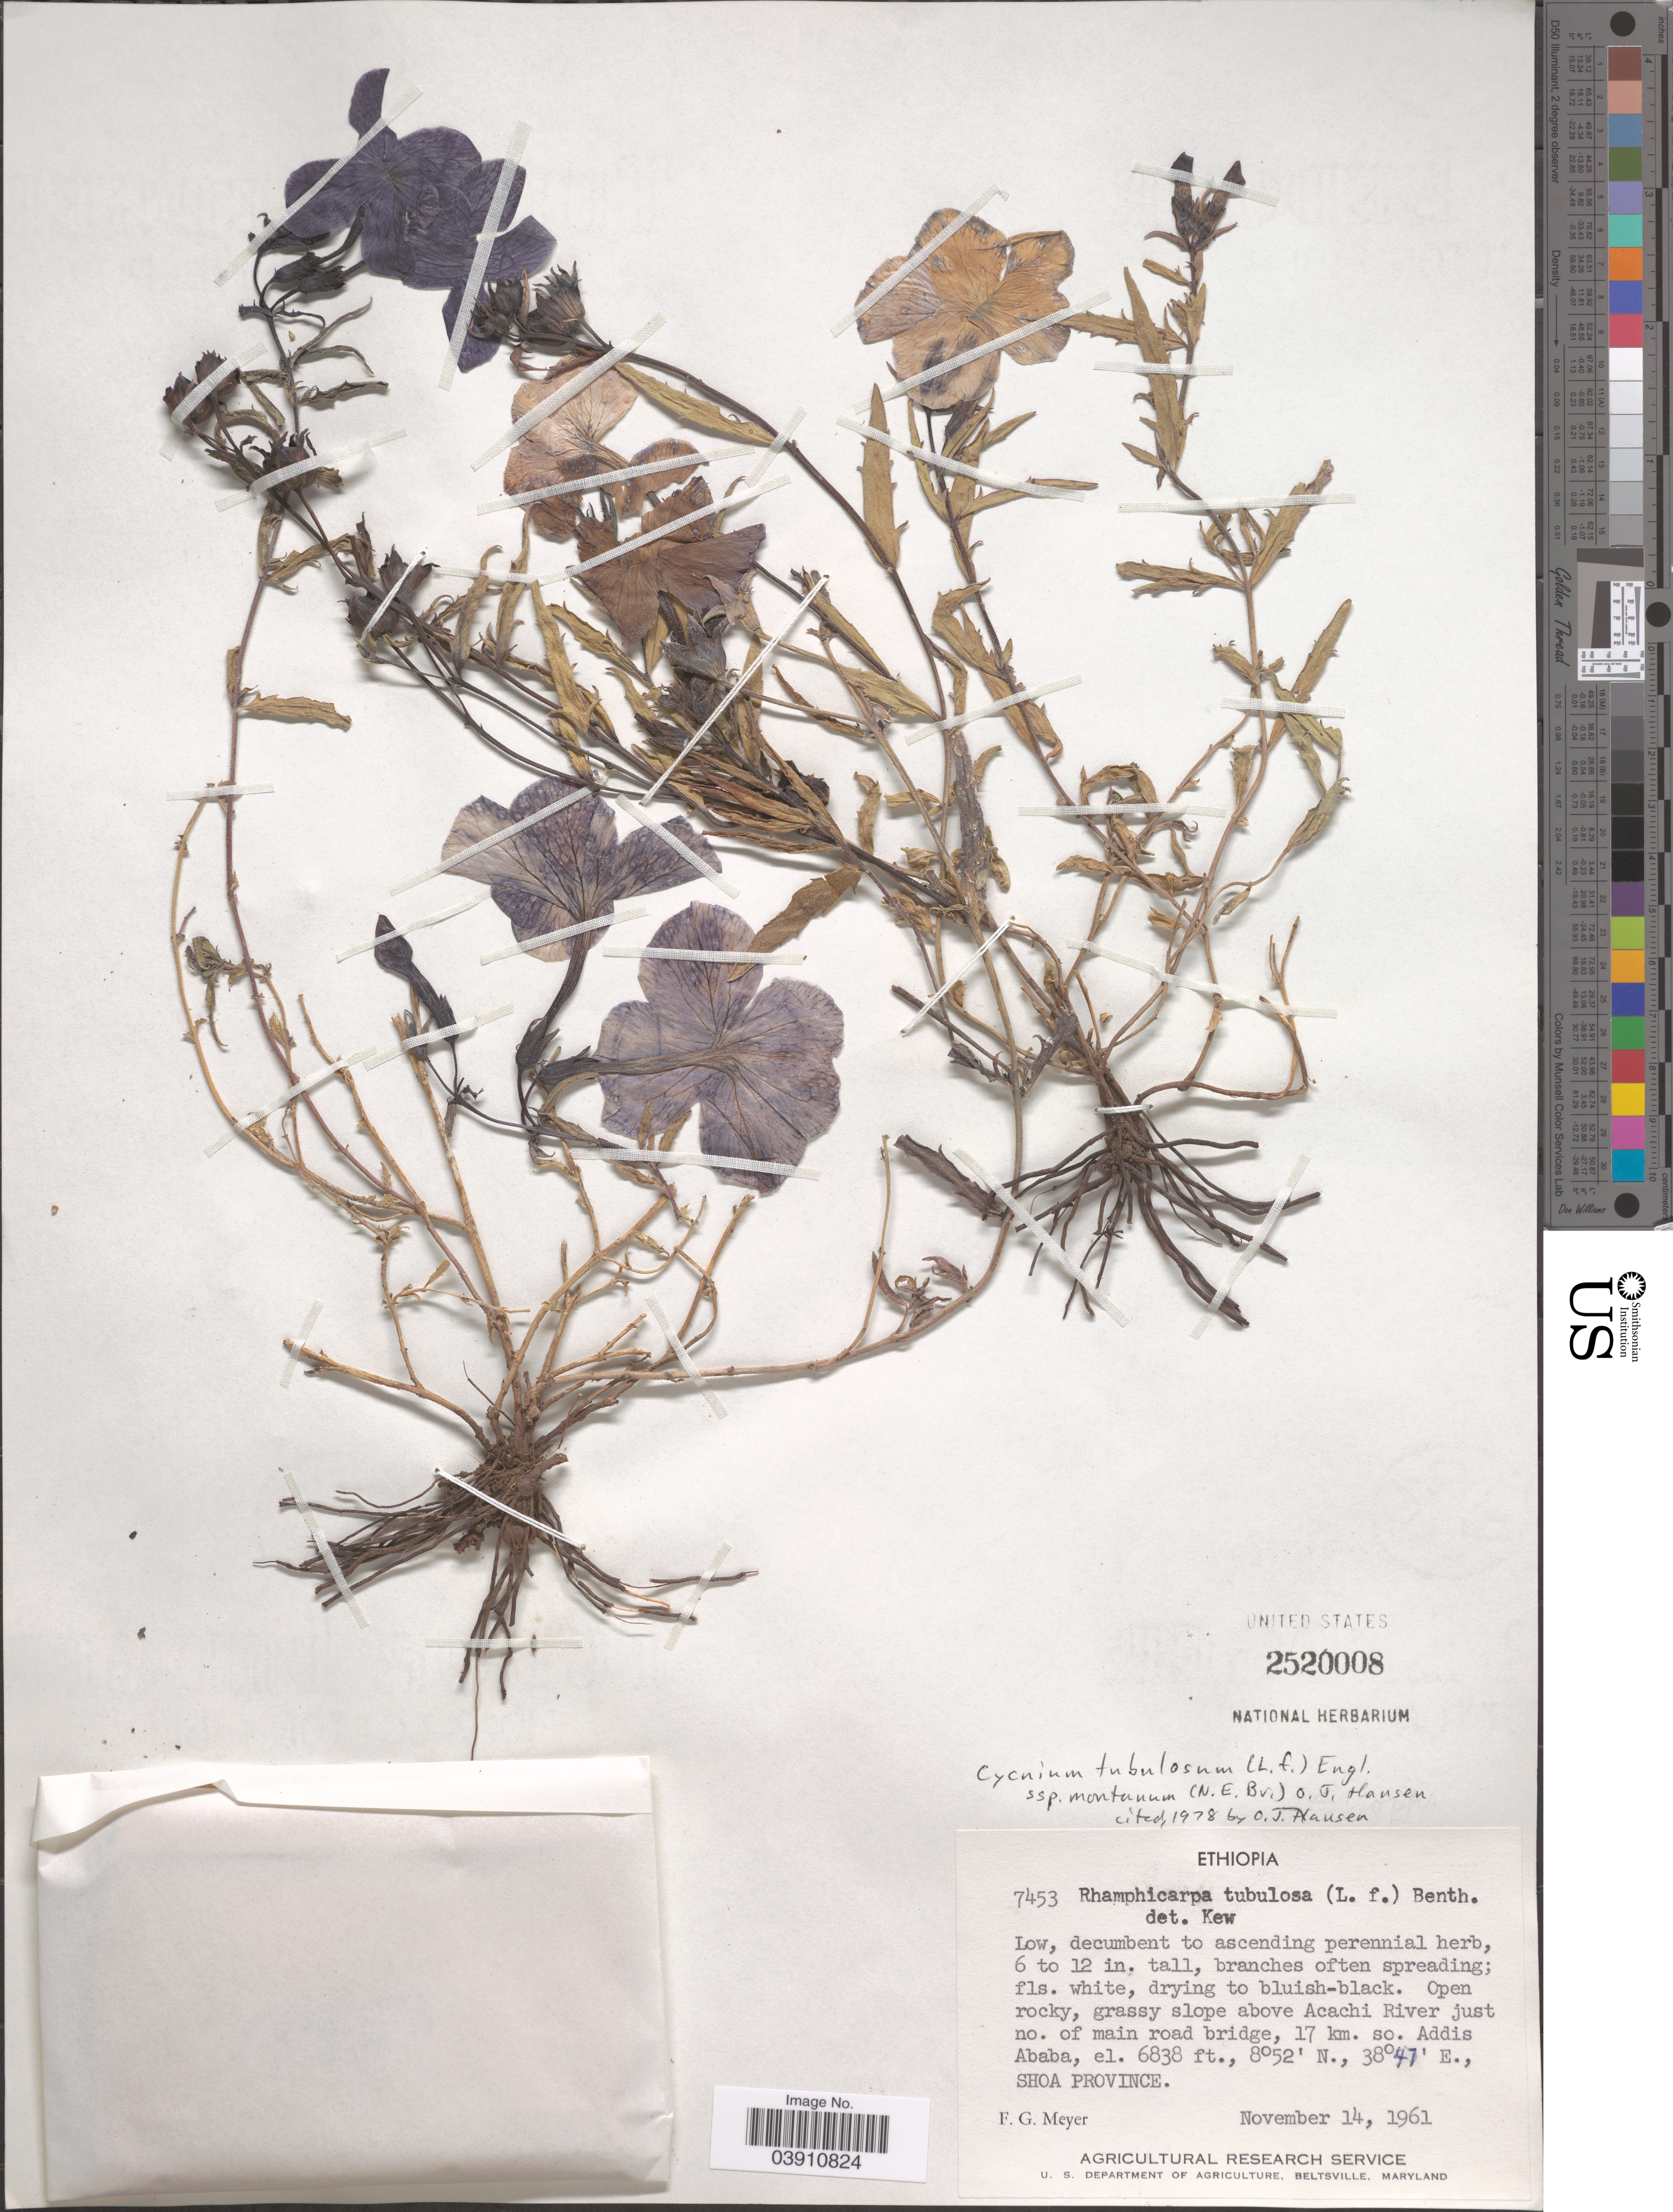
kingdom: Plantae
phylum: Tracheophyta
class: Magnoliopsida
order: Lamiales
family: Orobanchaceae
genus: Cycnium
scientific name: Cycnium tubulosum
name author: (L. f.) Engl.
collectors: F. G. Meyer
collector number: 7453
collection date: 1961-11-14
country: Ethiopia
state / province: Addis Ababa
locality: Open rocky, grassy slope above Acachi River just no. of main road bridge, 17 km. so. Addis Ababa. Shoa Province.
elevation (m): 2084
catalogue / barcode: US 2520008